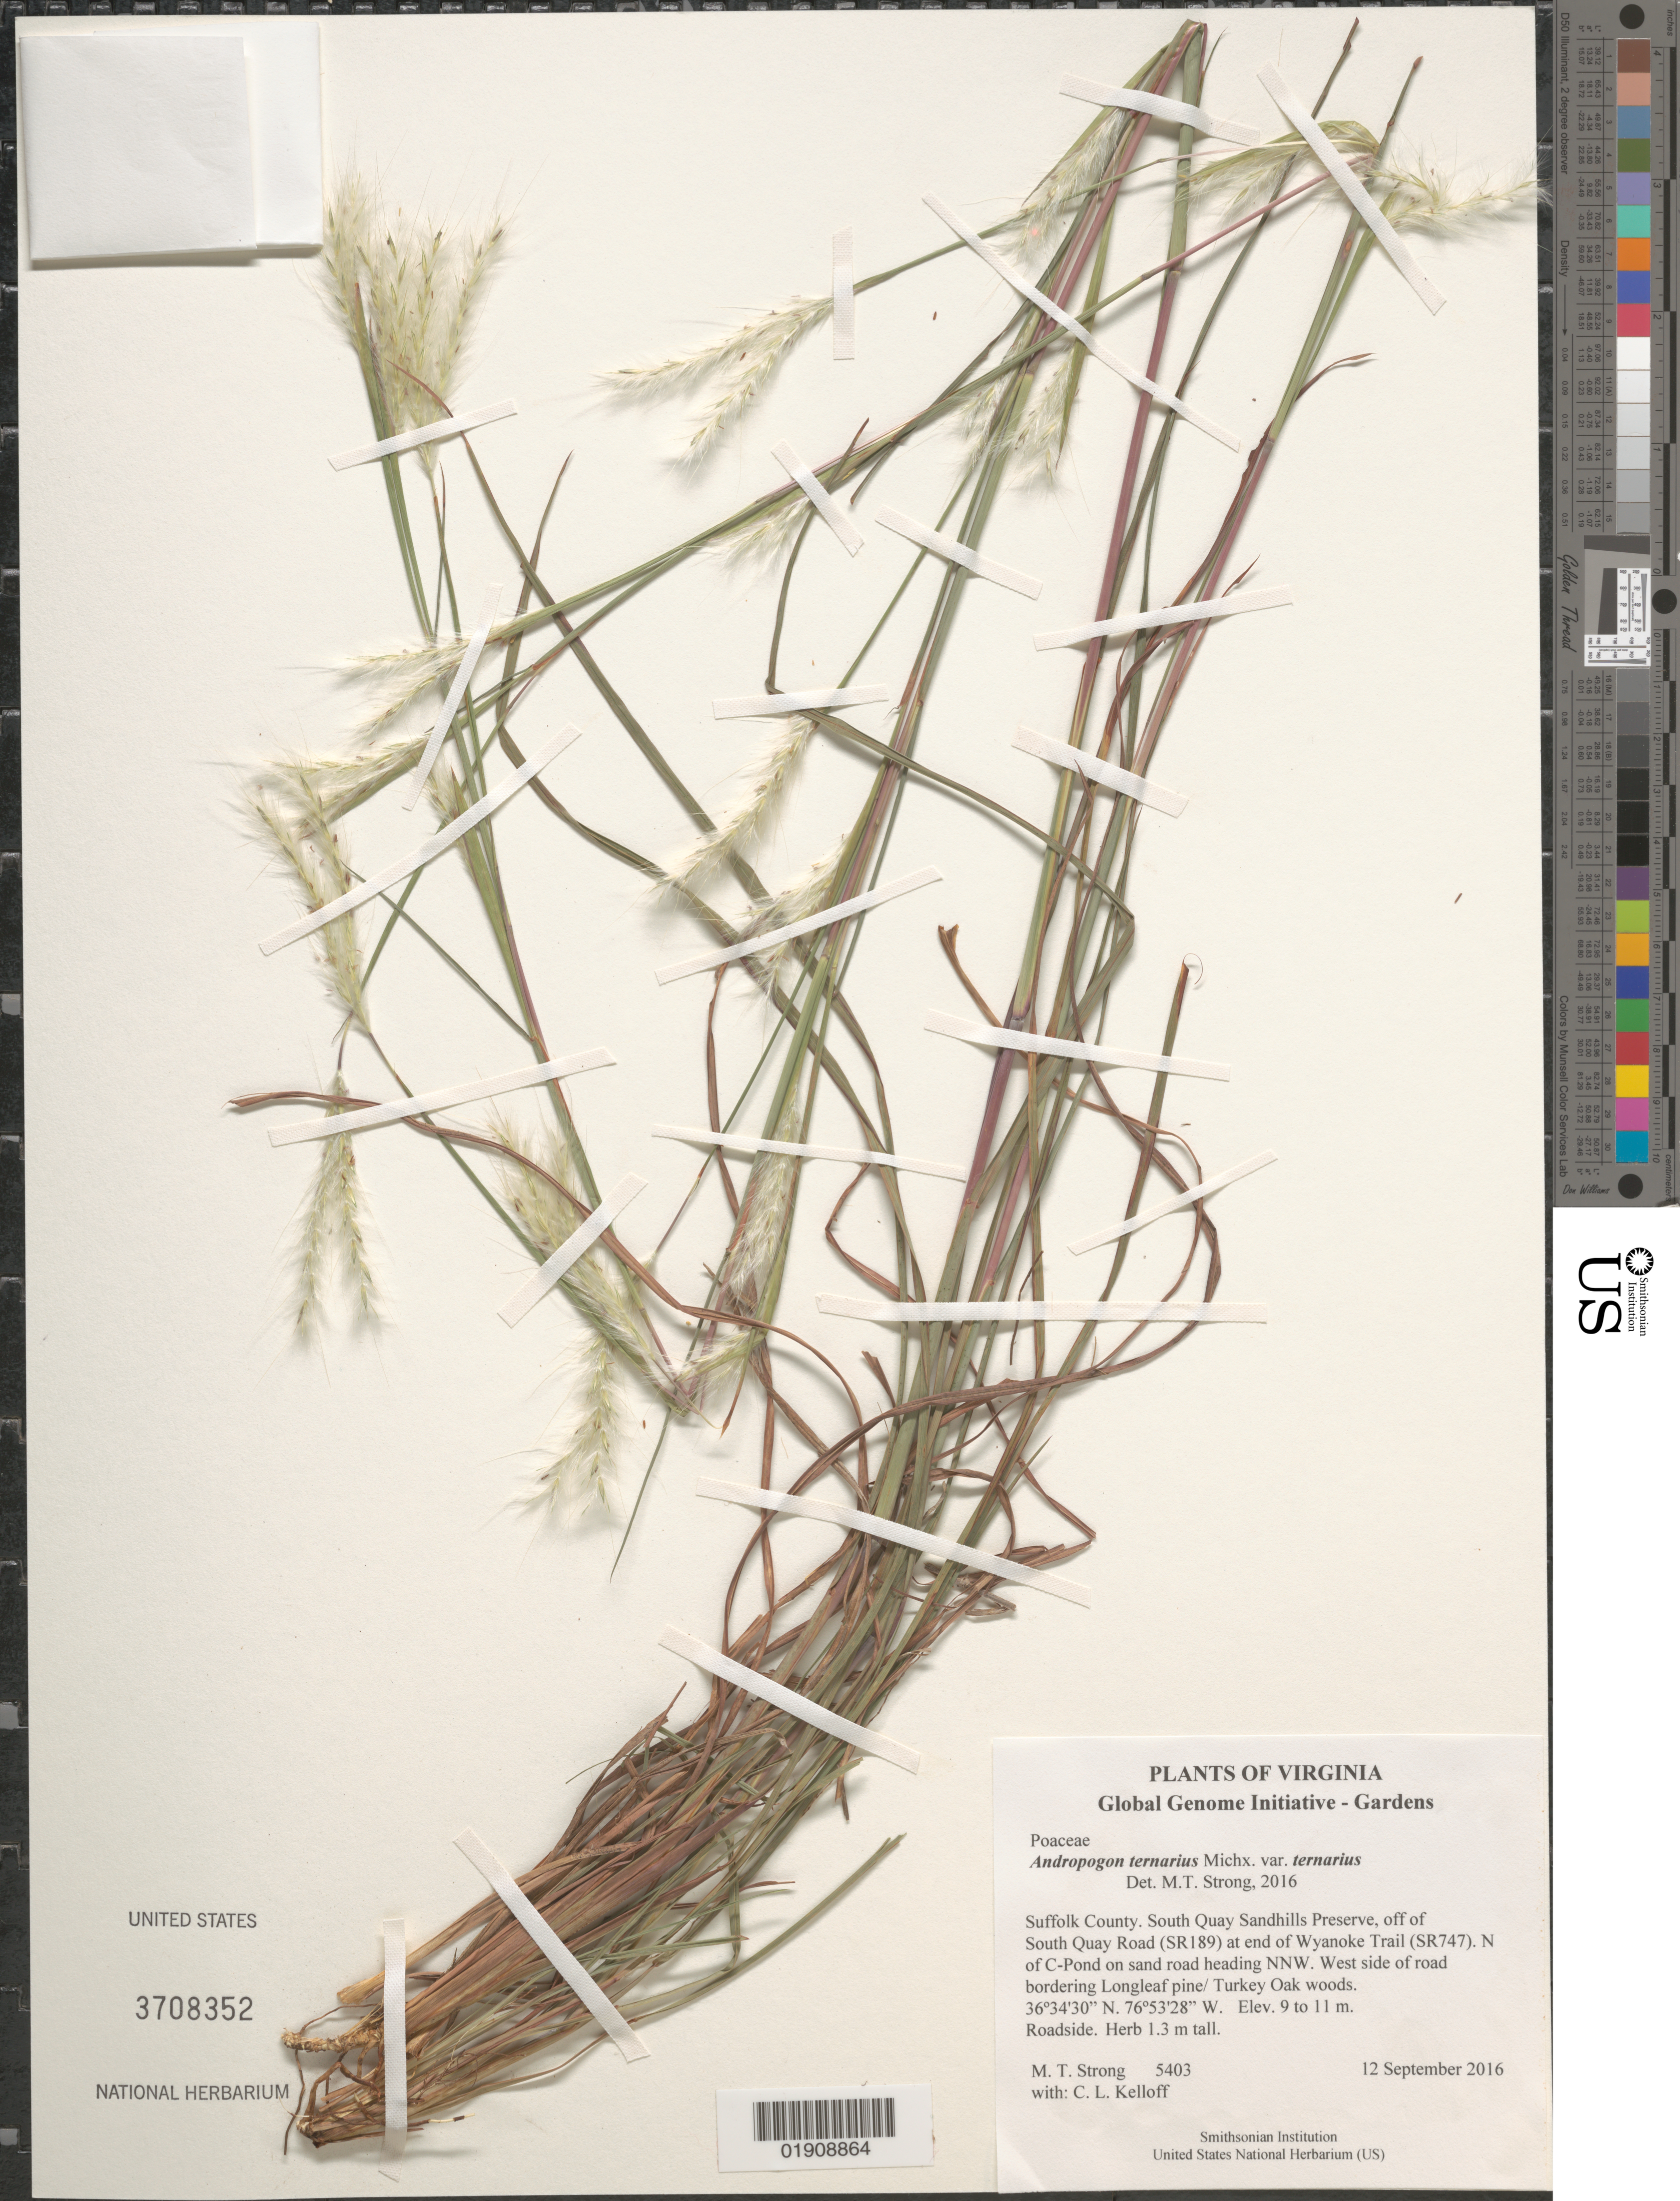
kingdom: Plantae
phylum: Tracheophyta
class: Liliopsida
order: Poales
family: Poaceae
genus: Andropogon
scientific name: Andropogon ternarius var. ternarius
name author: Michx.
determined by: Strong, Mark T., (BOT), Smithsonian Institution - National Museum of Natural History (UNITED STATES)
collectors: M. T. Strong & C. L. Kelloff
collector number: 5403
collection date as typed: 12 September 2016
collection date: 2016-09-12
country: United States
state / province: Virginia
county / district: City of Suffolk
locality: South Quay Sandhill Preserve. Off of South Quay Road (SR189) at end of Wyanoke Trail (SR747). N of C-Pond on sand road heading NNW. West side of road bordering Longleaf pine/ Turkey Oak woods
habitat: Roadside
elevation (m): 9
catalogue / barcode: US 3708352